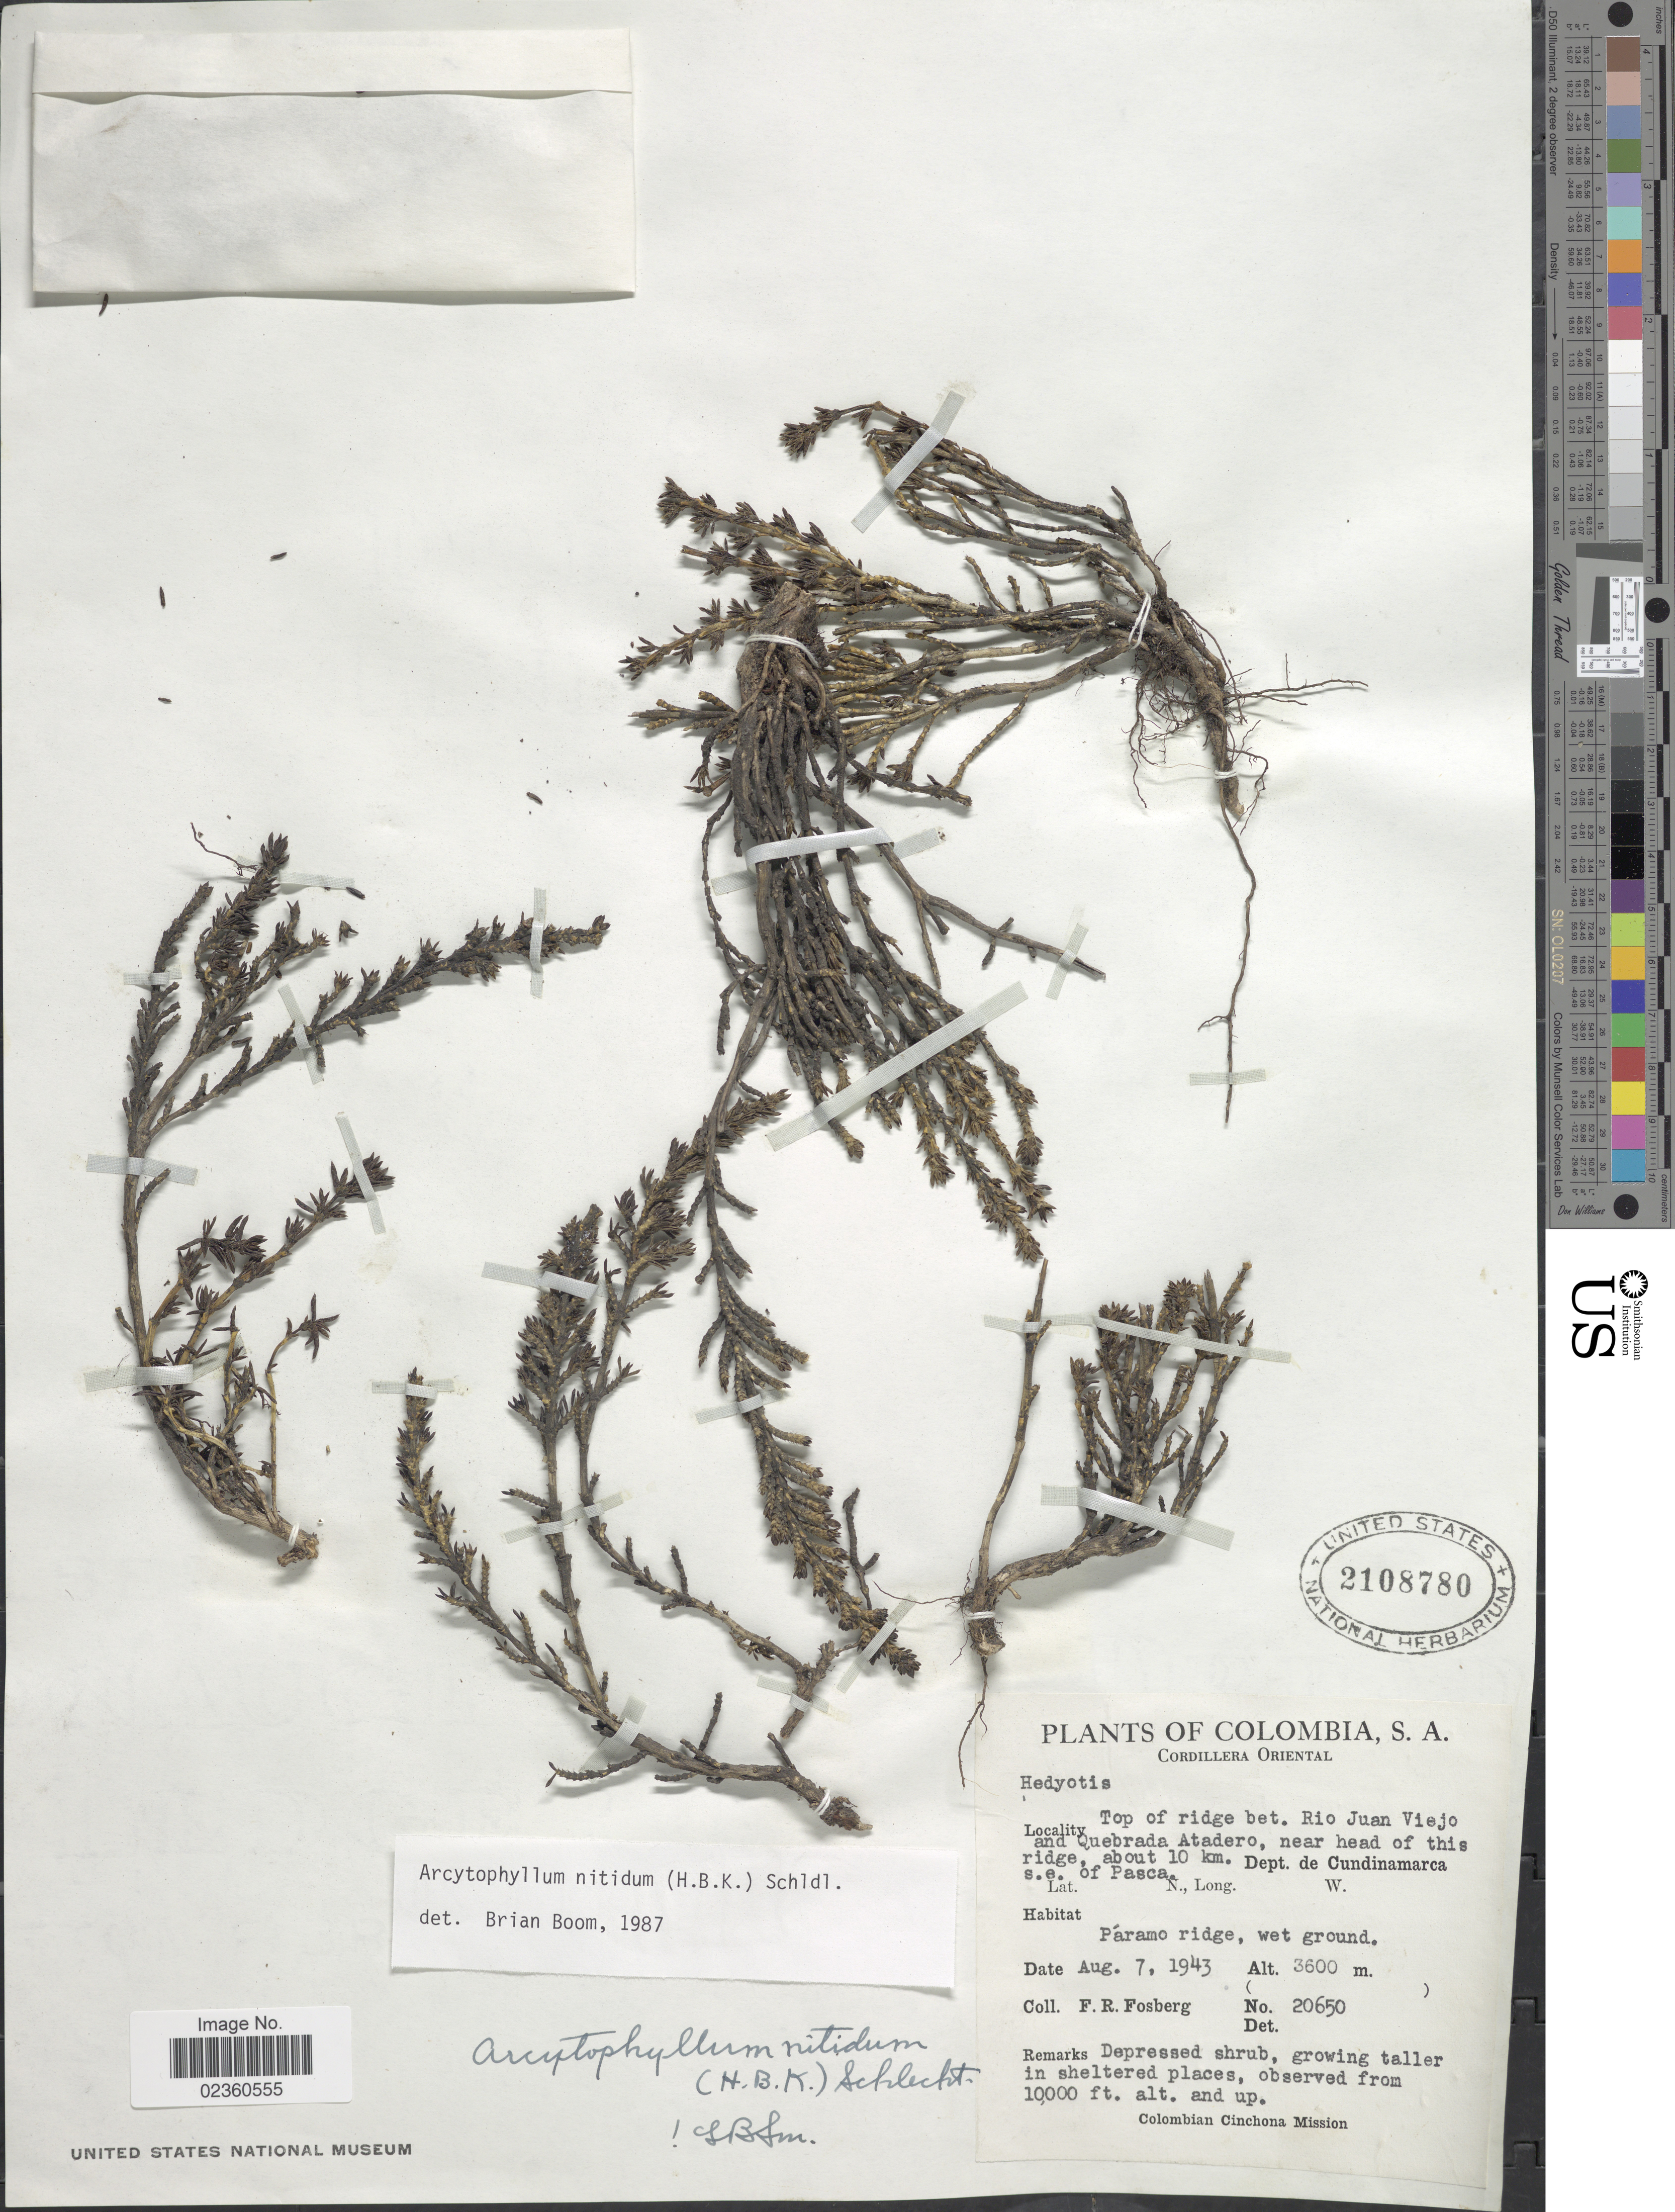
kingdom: Plantae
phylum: Tracheophyta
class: Magnoliopsida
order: Gentianales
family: Rubiaceae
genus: Arcytophyllum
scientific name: Arcytophyllum nitidum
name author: (Kunth) Schltdl.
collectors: F. R. Fosberg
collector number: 20650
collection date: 1943-08-07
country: Colombia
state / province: Cundinamarca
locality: Cordillera Oriental, Top of ridge bet. Rio Juan Viejo, and Quebrada Atadero, near head of this ridge, about 10 km s.e. of Pasca, Dept. de Cundinamarca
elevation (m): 3600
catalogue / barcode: US 2108780